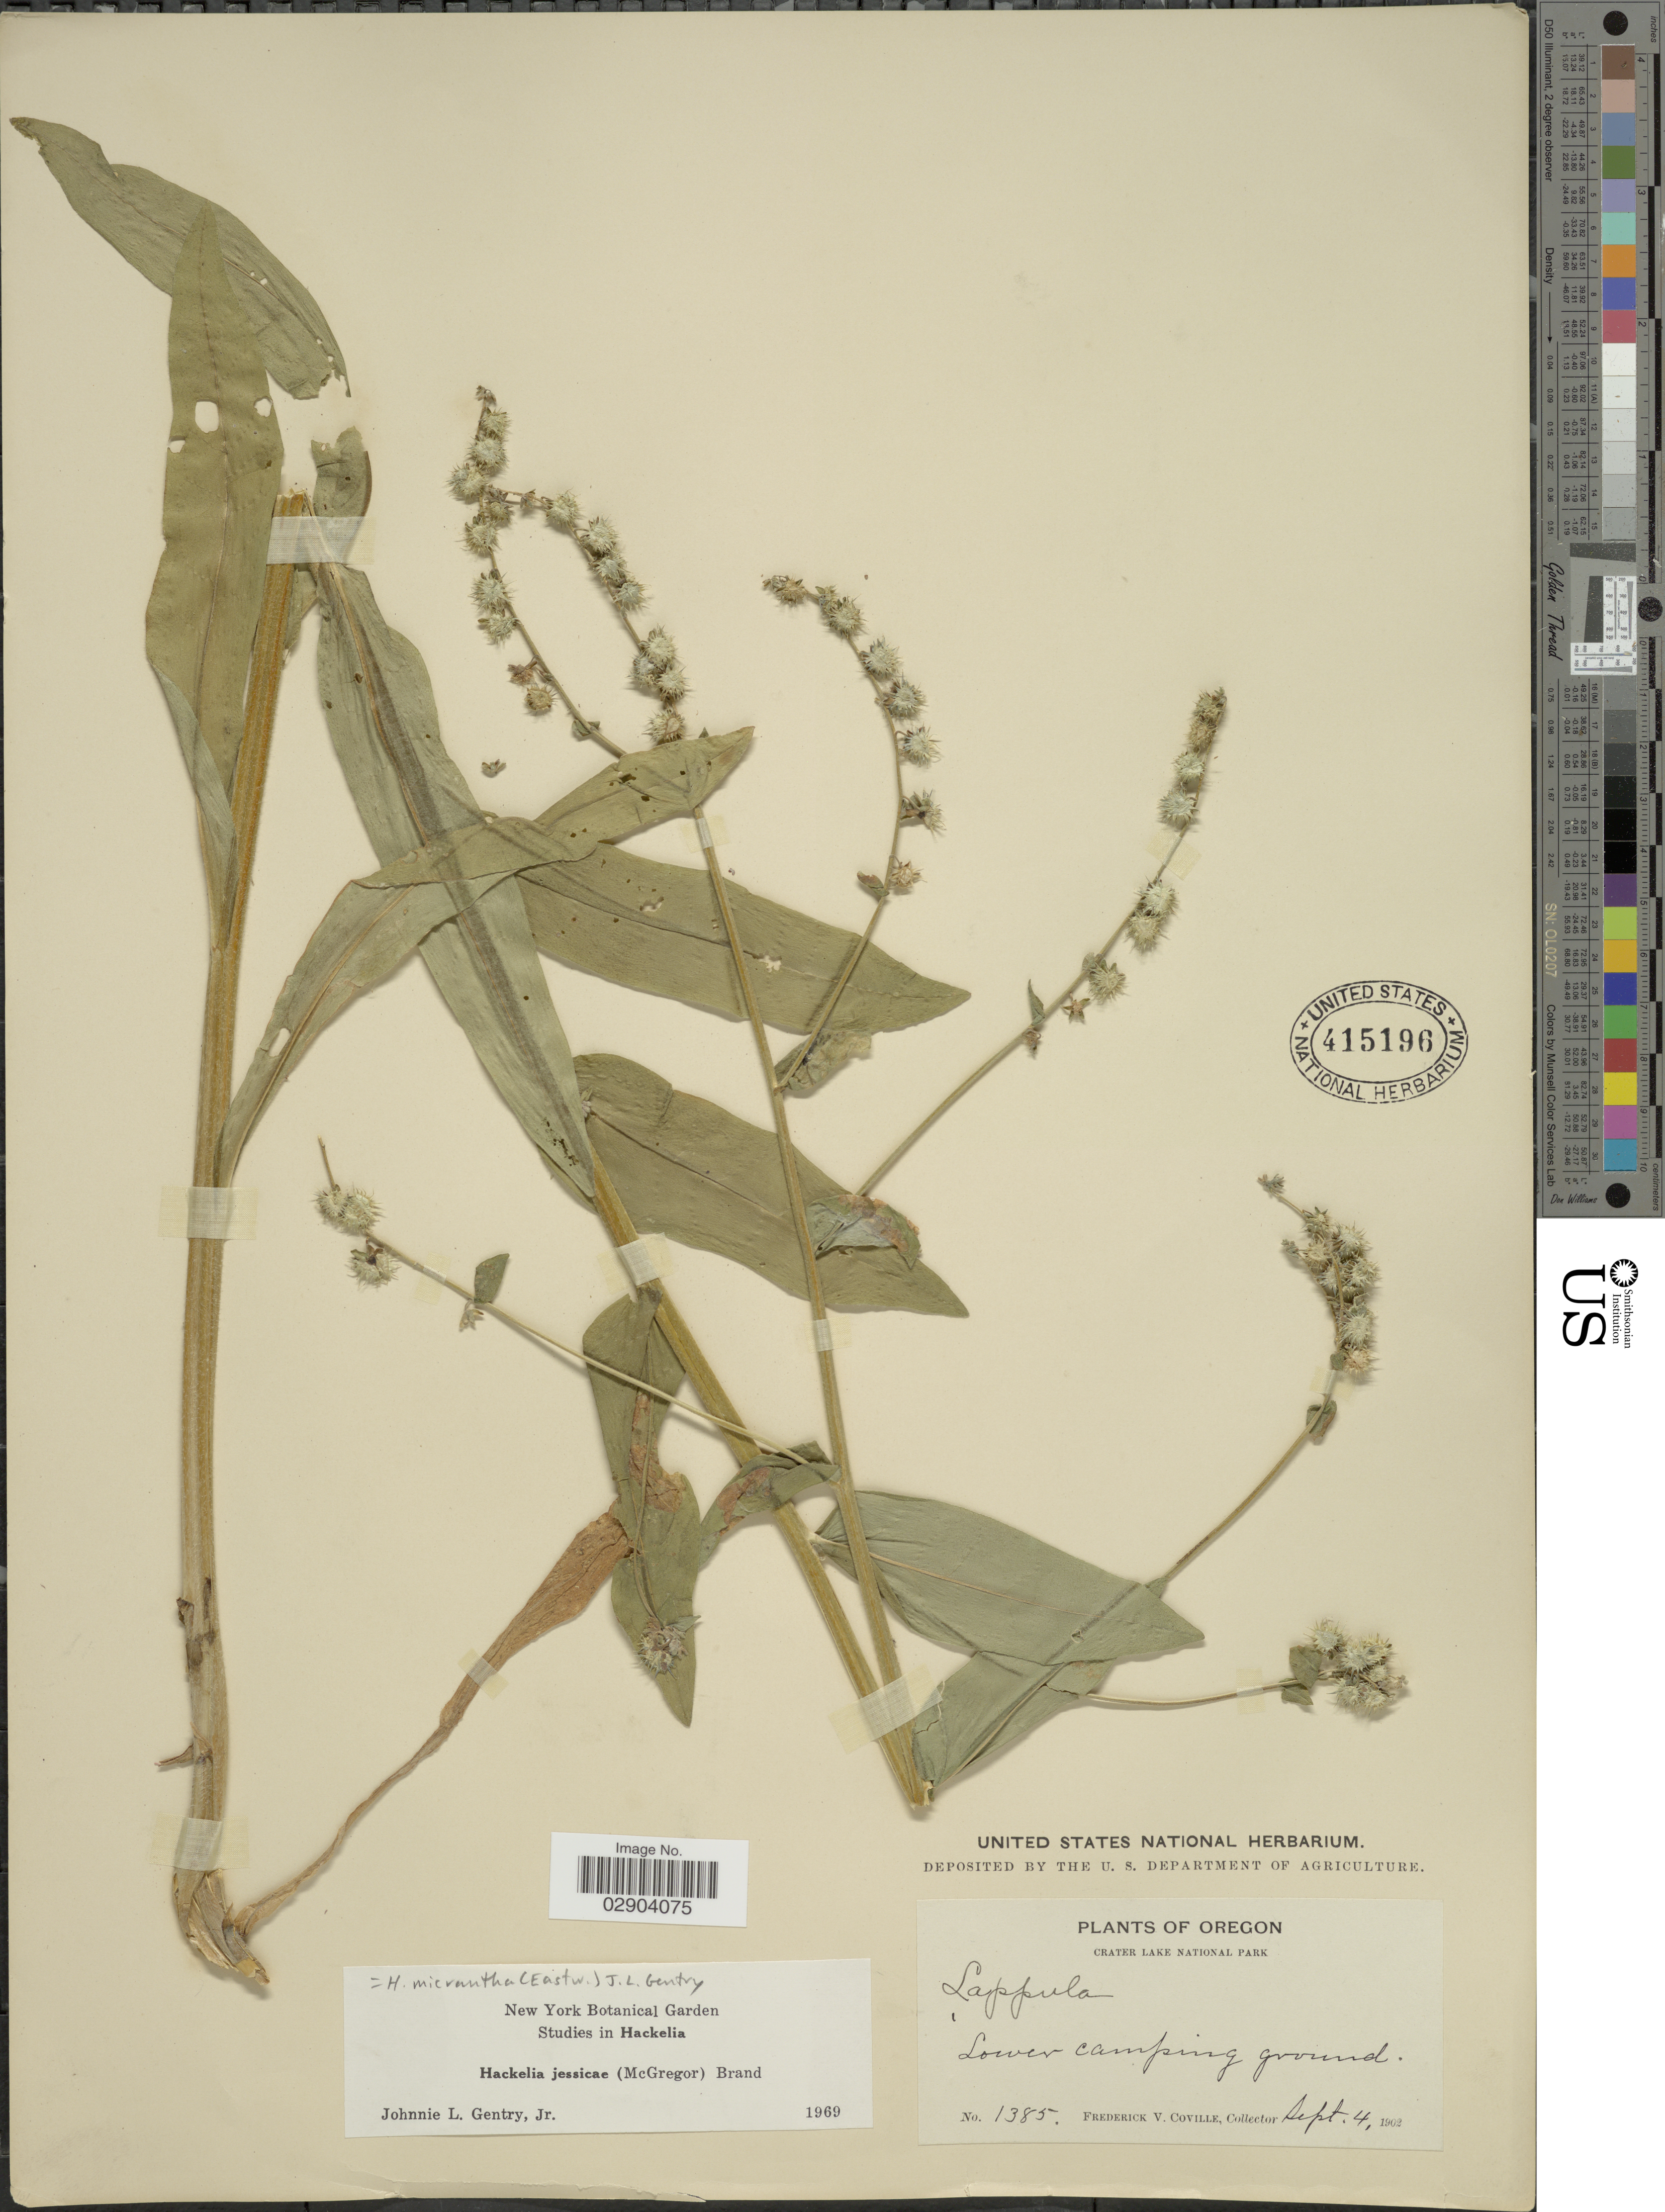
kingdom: Plantae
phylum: Tracheophyta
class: Magnoliopsida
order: Boraginales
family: Boraginaceae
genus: Hackelia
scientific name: Hackelia micrantha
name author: (Eastw.) J.L. Gentry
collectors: F. V. Coville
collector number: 1385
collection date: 1902-09-04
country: United States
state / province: Oregon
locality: Crater Lake National Park. Lower camping ground.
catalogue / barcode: US 415196